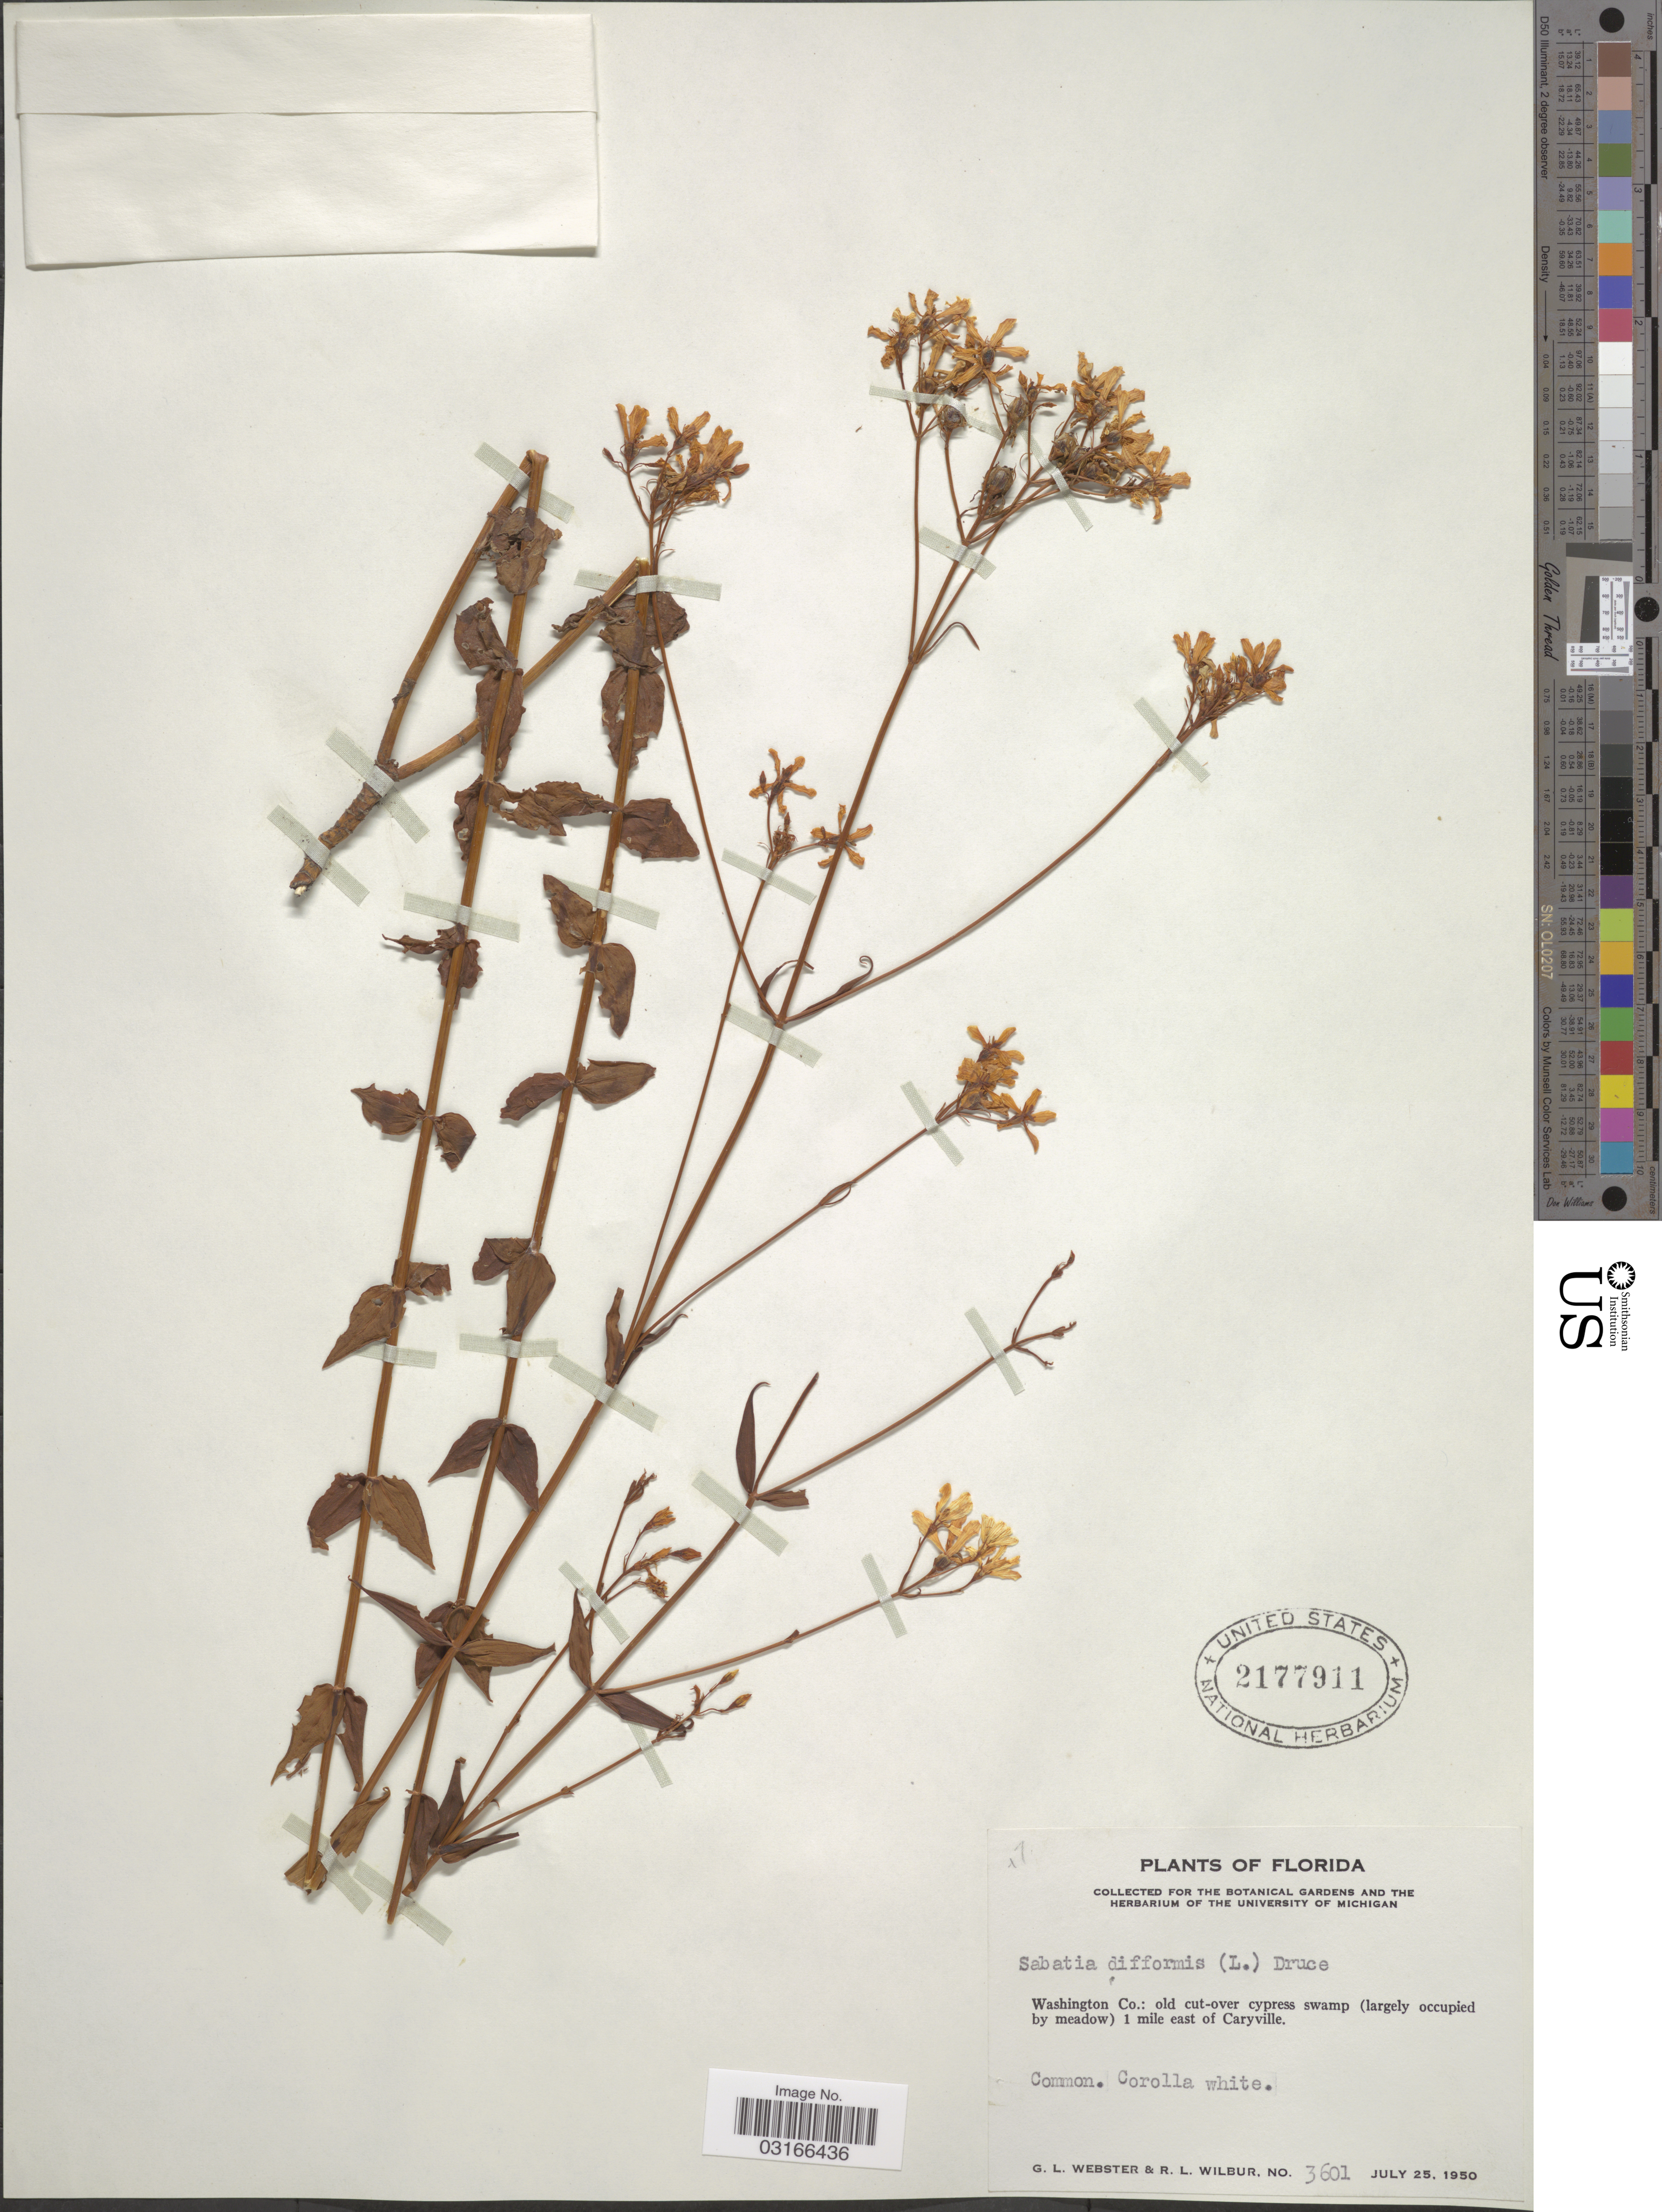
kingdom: Plantae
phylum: Tracheophyta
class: Magnoliopsida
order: Gentianales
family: Gentianaceae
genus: Sabatia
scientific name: Sabatia difformis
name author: (L.) Druce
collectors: G. L. Webster & R. L. Wilbur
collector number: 3601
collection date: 1950-07-25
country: United States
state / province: Florida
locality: Washington Co.: old cut-over cypress swamp (largely occupied by meadow) 1 mile east of Caryville.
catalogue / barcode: US 2177911